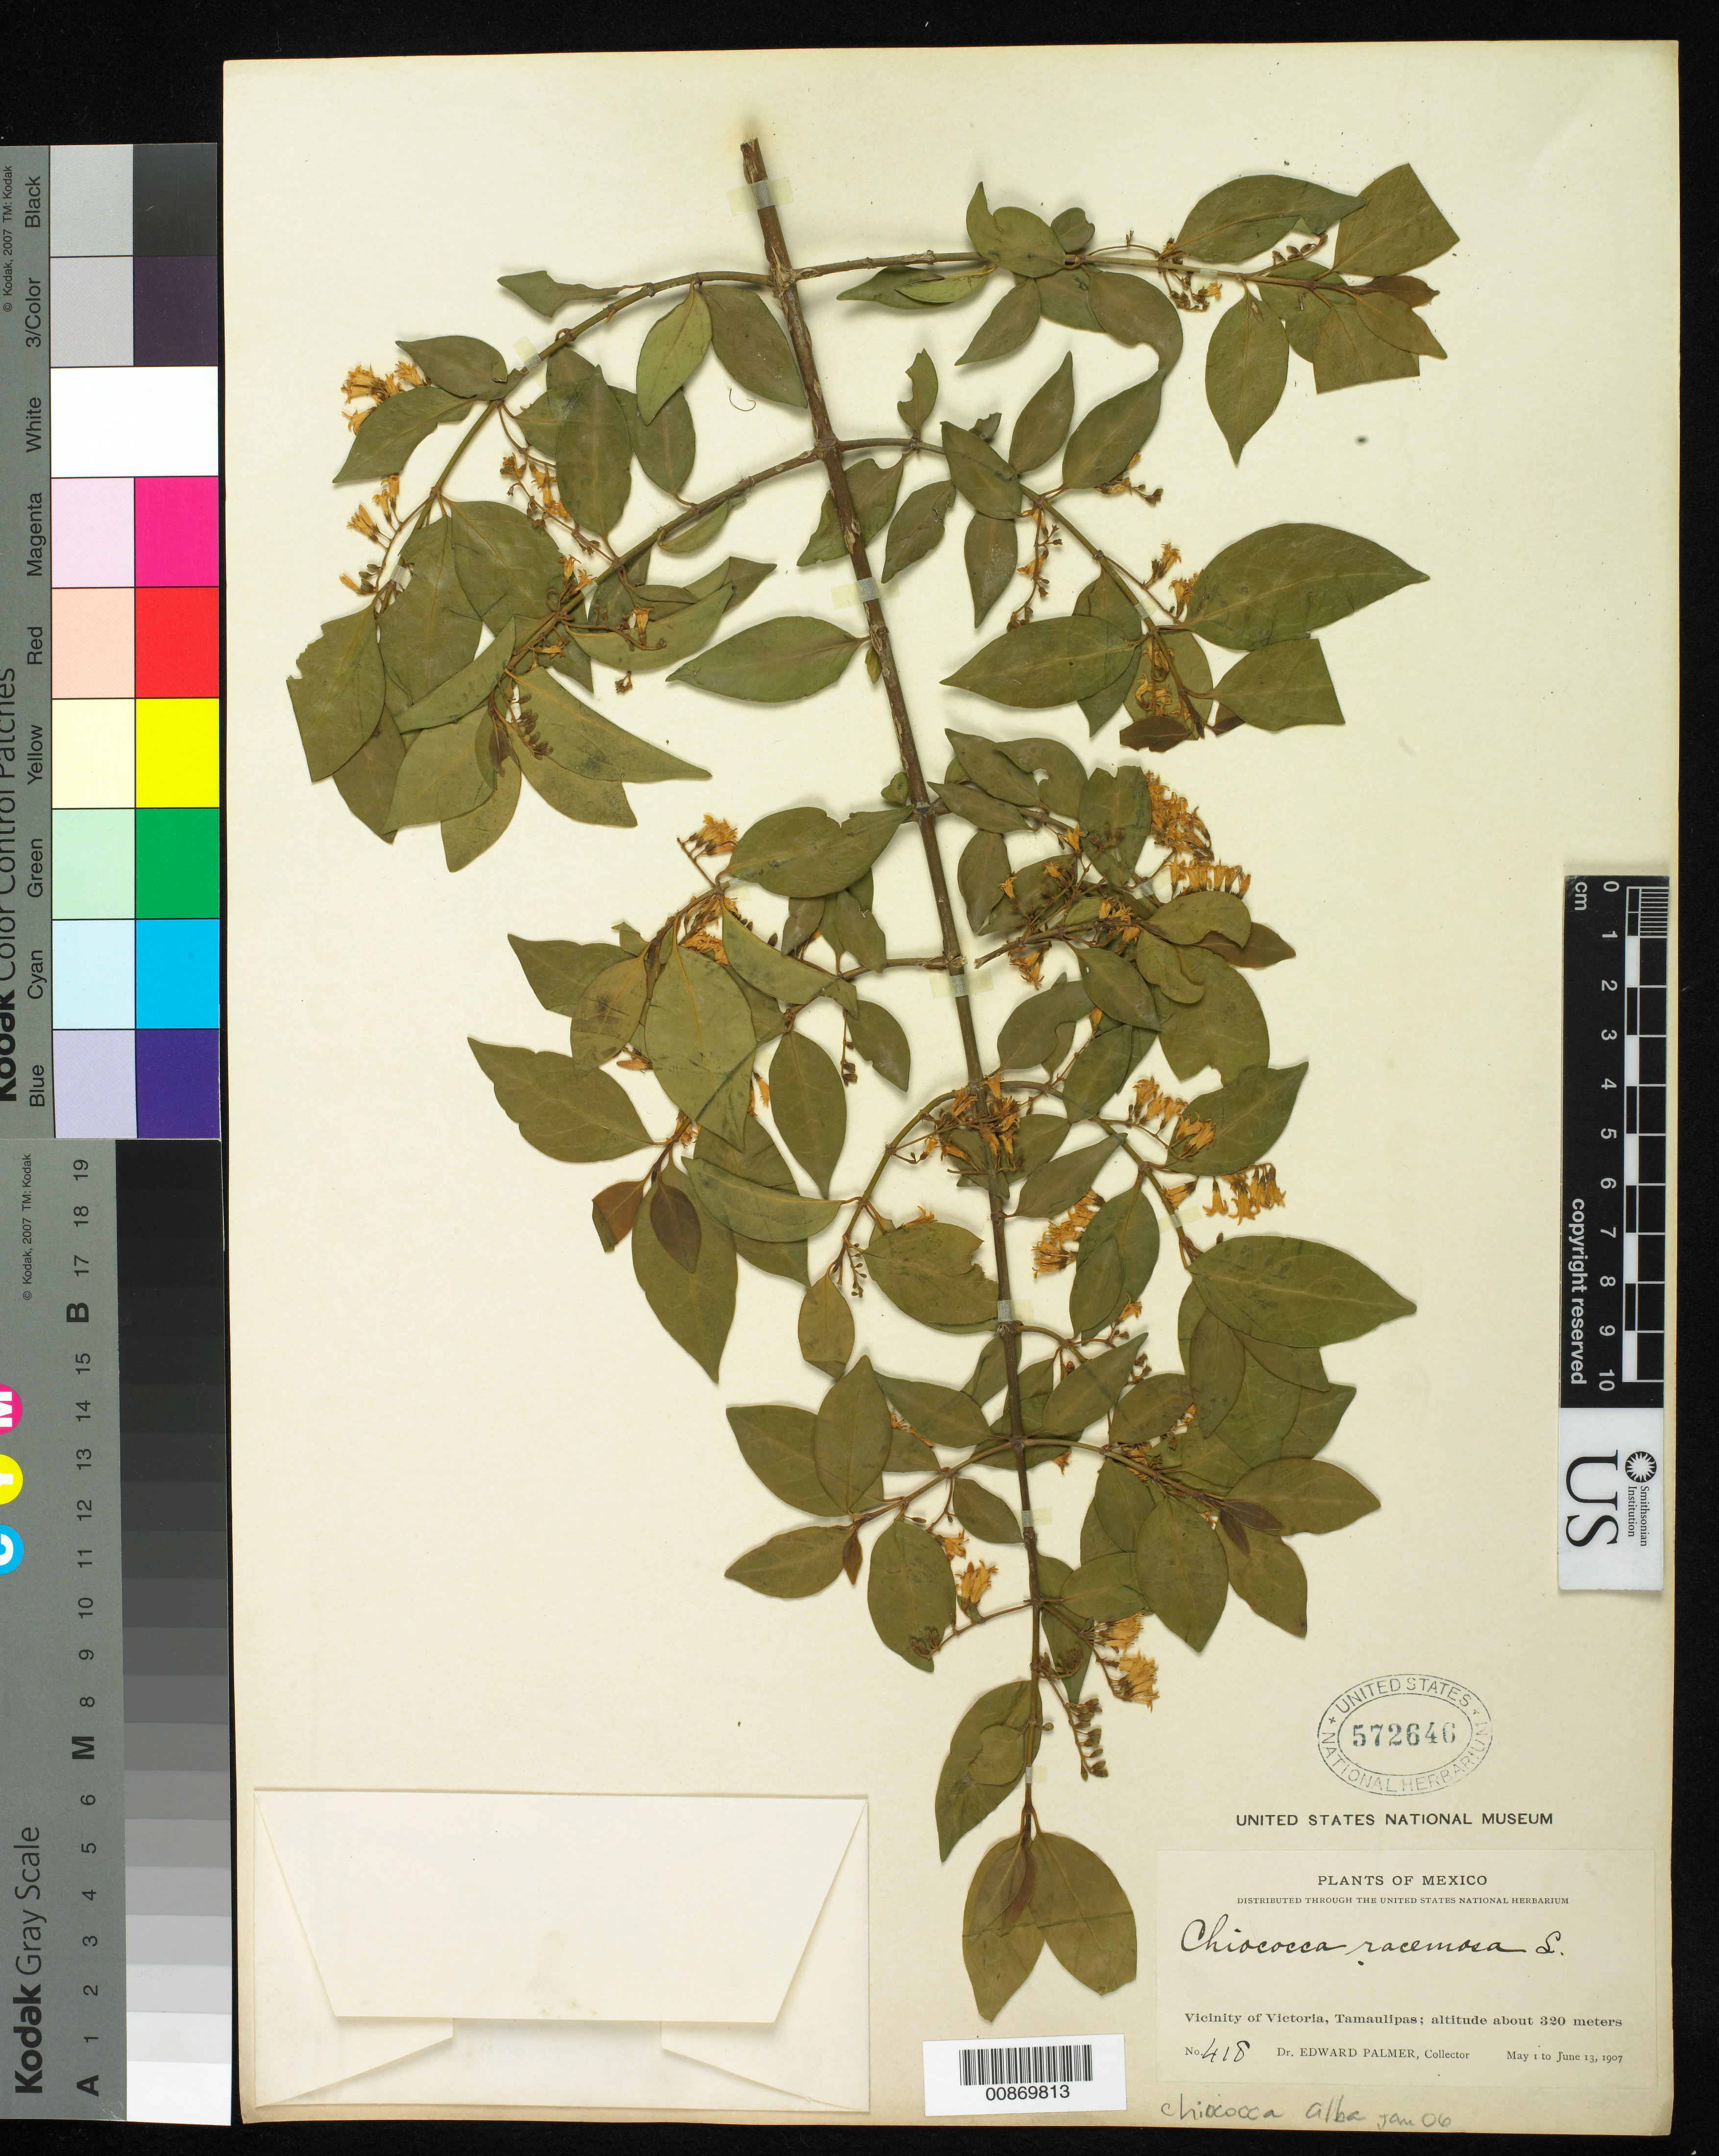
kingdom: Plantae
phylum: Tracheophyta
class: Magnoliopsida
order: Gentianales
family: Rubiaceae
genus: Chiococca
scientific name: Chiococca alba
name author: (L.) Hitchc.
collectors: E. Palmer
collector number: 418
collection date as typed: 01 May 1907 to 13 Jun 1907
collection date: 1907-05-01/1907-06-13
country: Mexico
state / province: Tamaulipas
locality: Vicinity of Victoria.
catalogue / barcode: US 572646